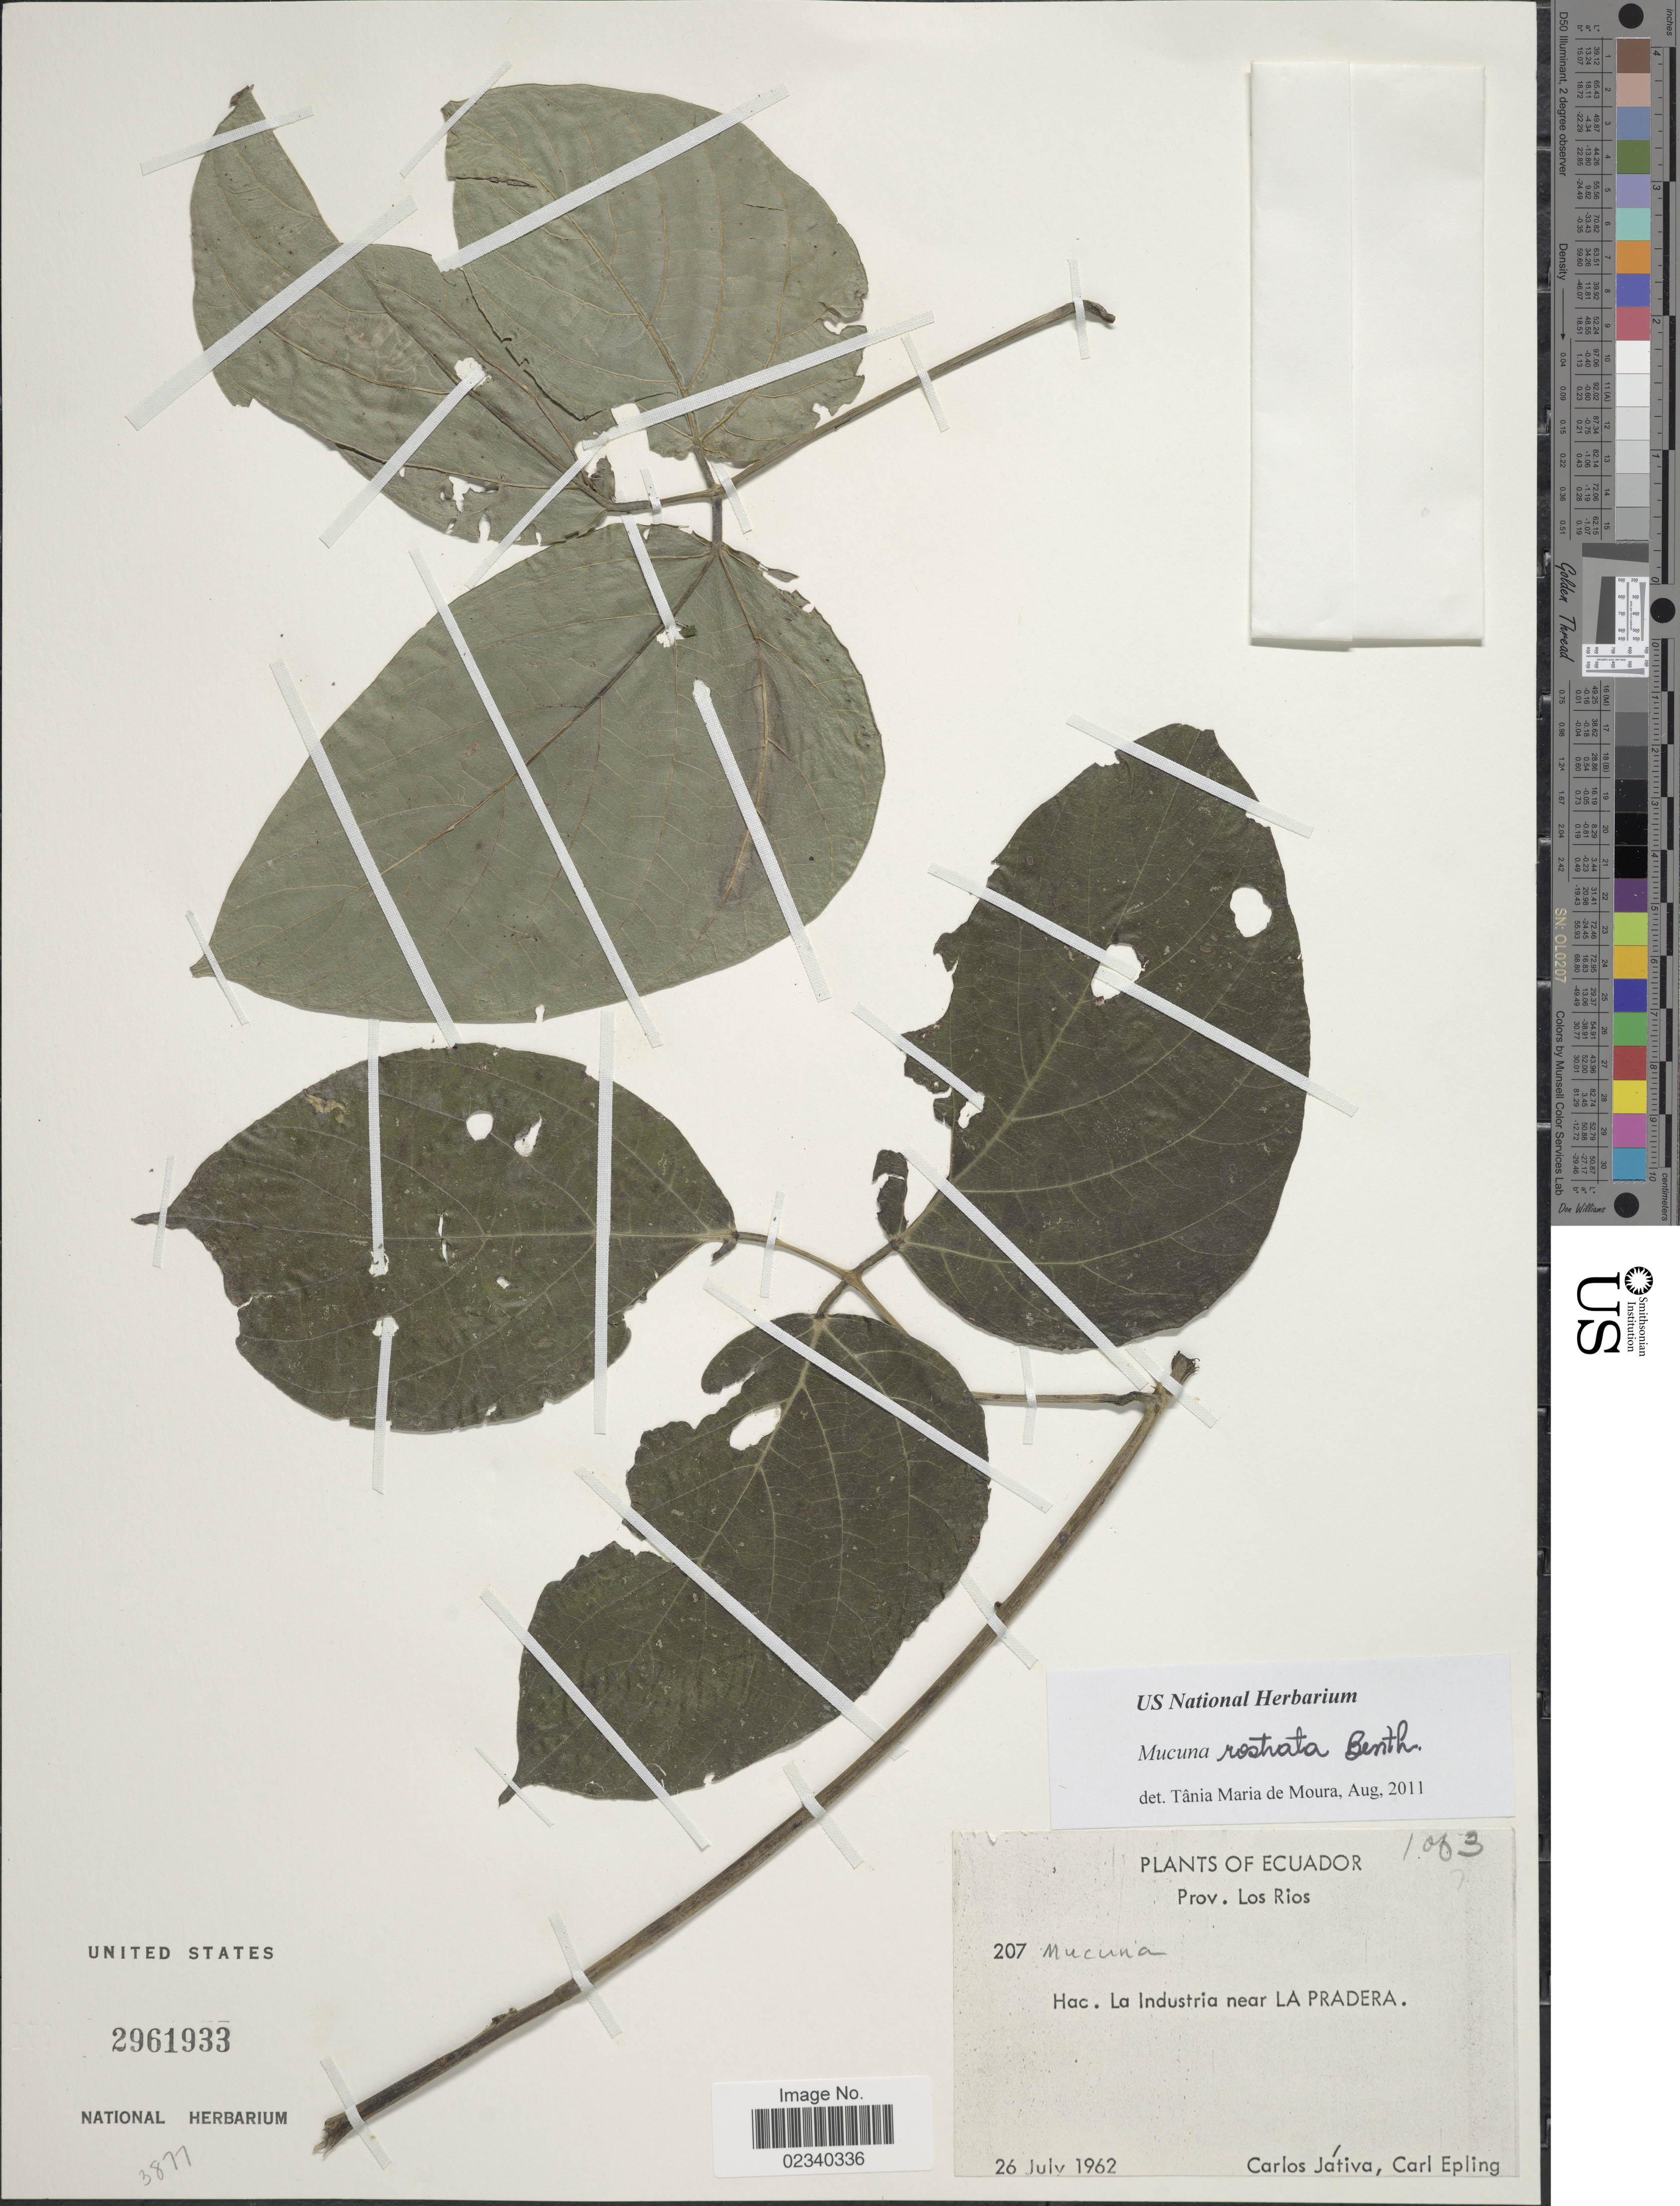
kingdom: Plantae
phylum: Tracheophyta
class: Magnoliopsida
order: Fabales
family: Fabaceae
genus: Mucuna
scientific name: Mucuna rostrata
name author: Benth.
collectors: C. D. Játiva & C. C. Epling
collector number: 207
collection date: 1962-07-26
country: Ecuador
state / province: Los Ríos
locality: Prov. Los Rios. La Industria near La Pradera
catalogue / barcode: US 2961933